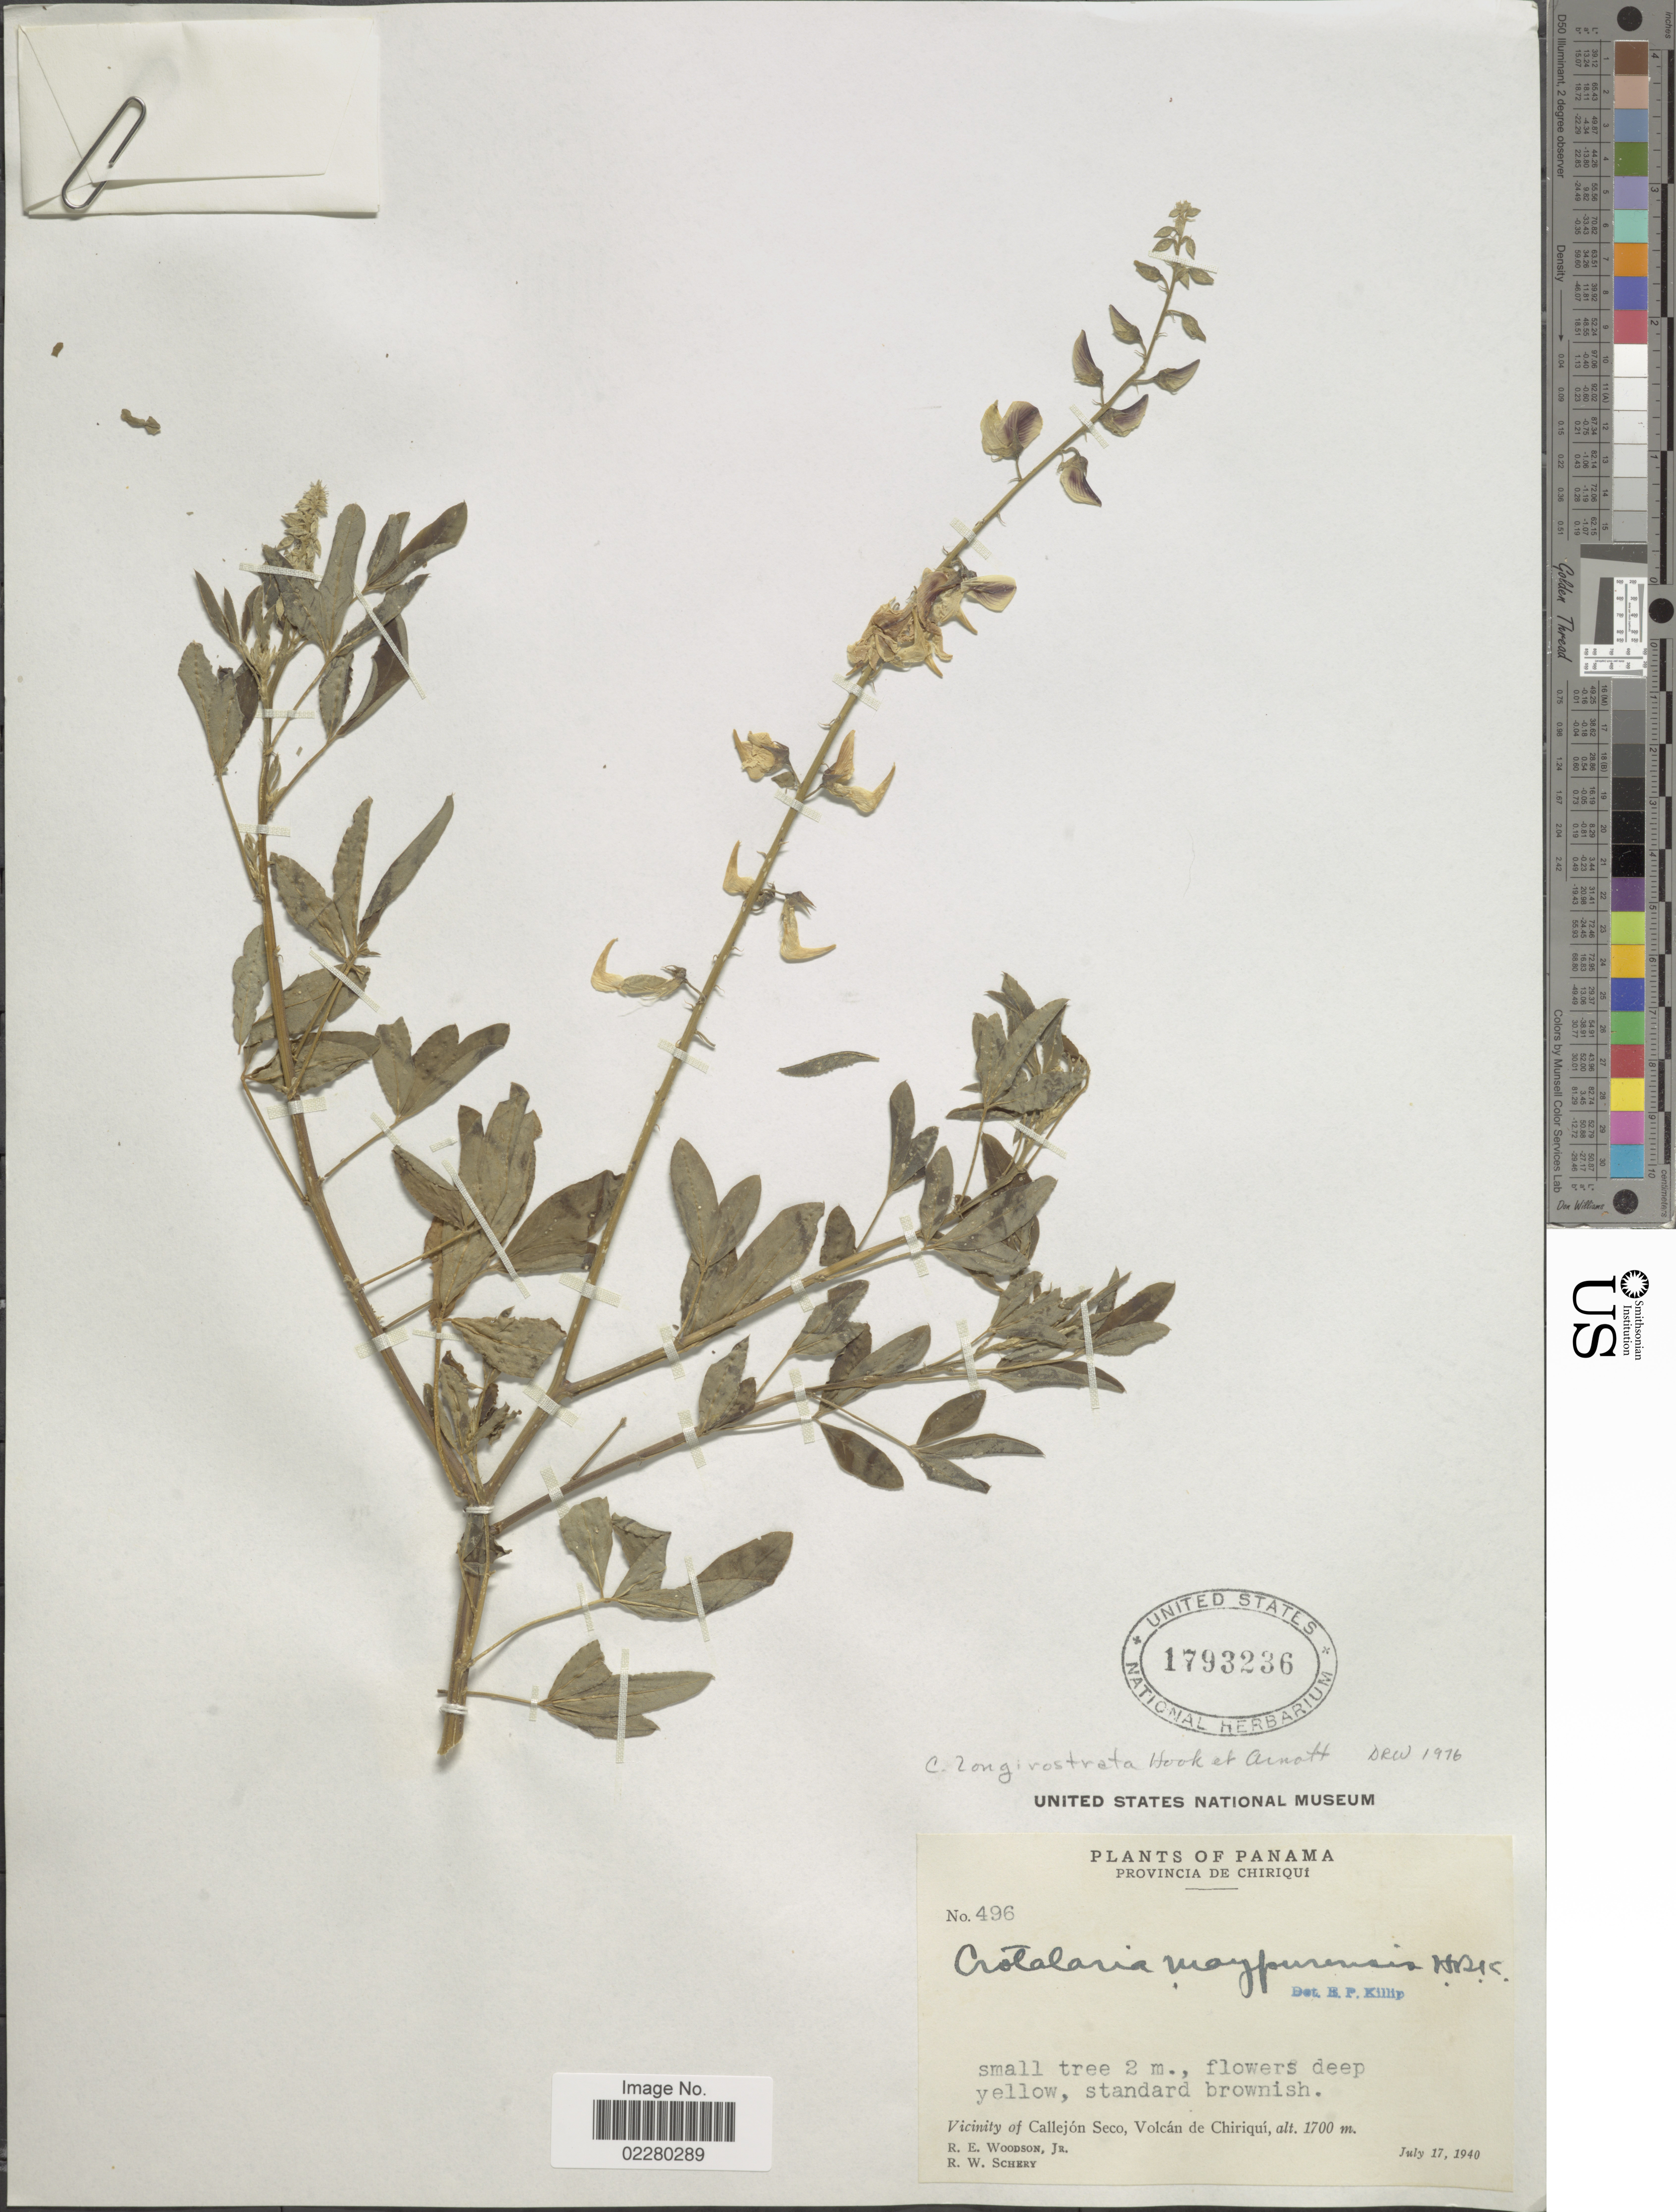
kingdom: Plantae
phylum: Tracheophyta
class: Magnoliopsida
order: Fabales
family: Fabaceae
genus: Crotalaria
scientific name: Crotalaria longirostrata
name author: Hook. & Arn.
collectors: R. E. Woodson & R. W. Schery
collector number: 496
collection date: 1940-07-17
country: Panama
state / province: Chiriqui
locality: Vicinity of Callejón Seco, Volcán de Chiriquí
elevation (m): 1700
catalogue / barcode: US 1793236